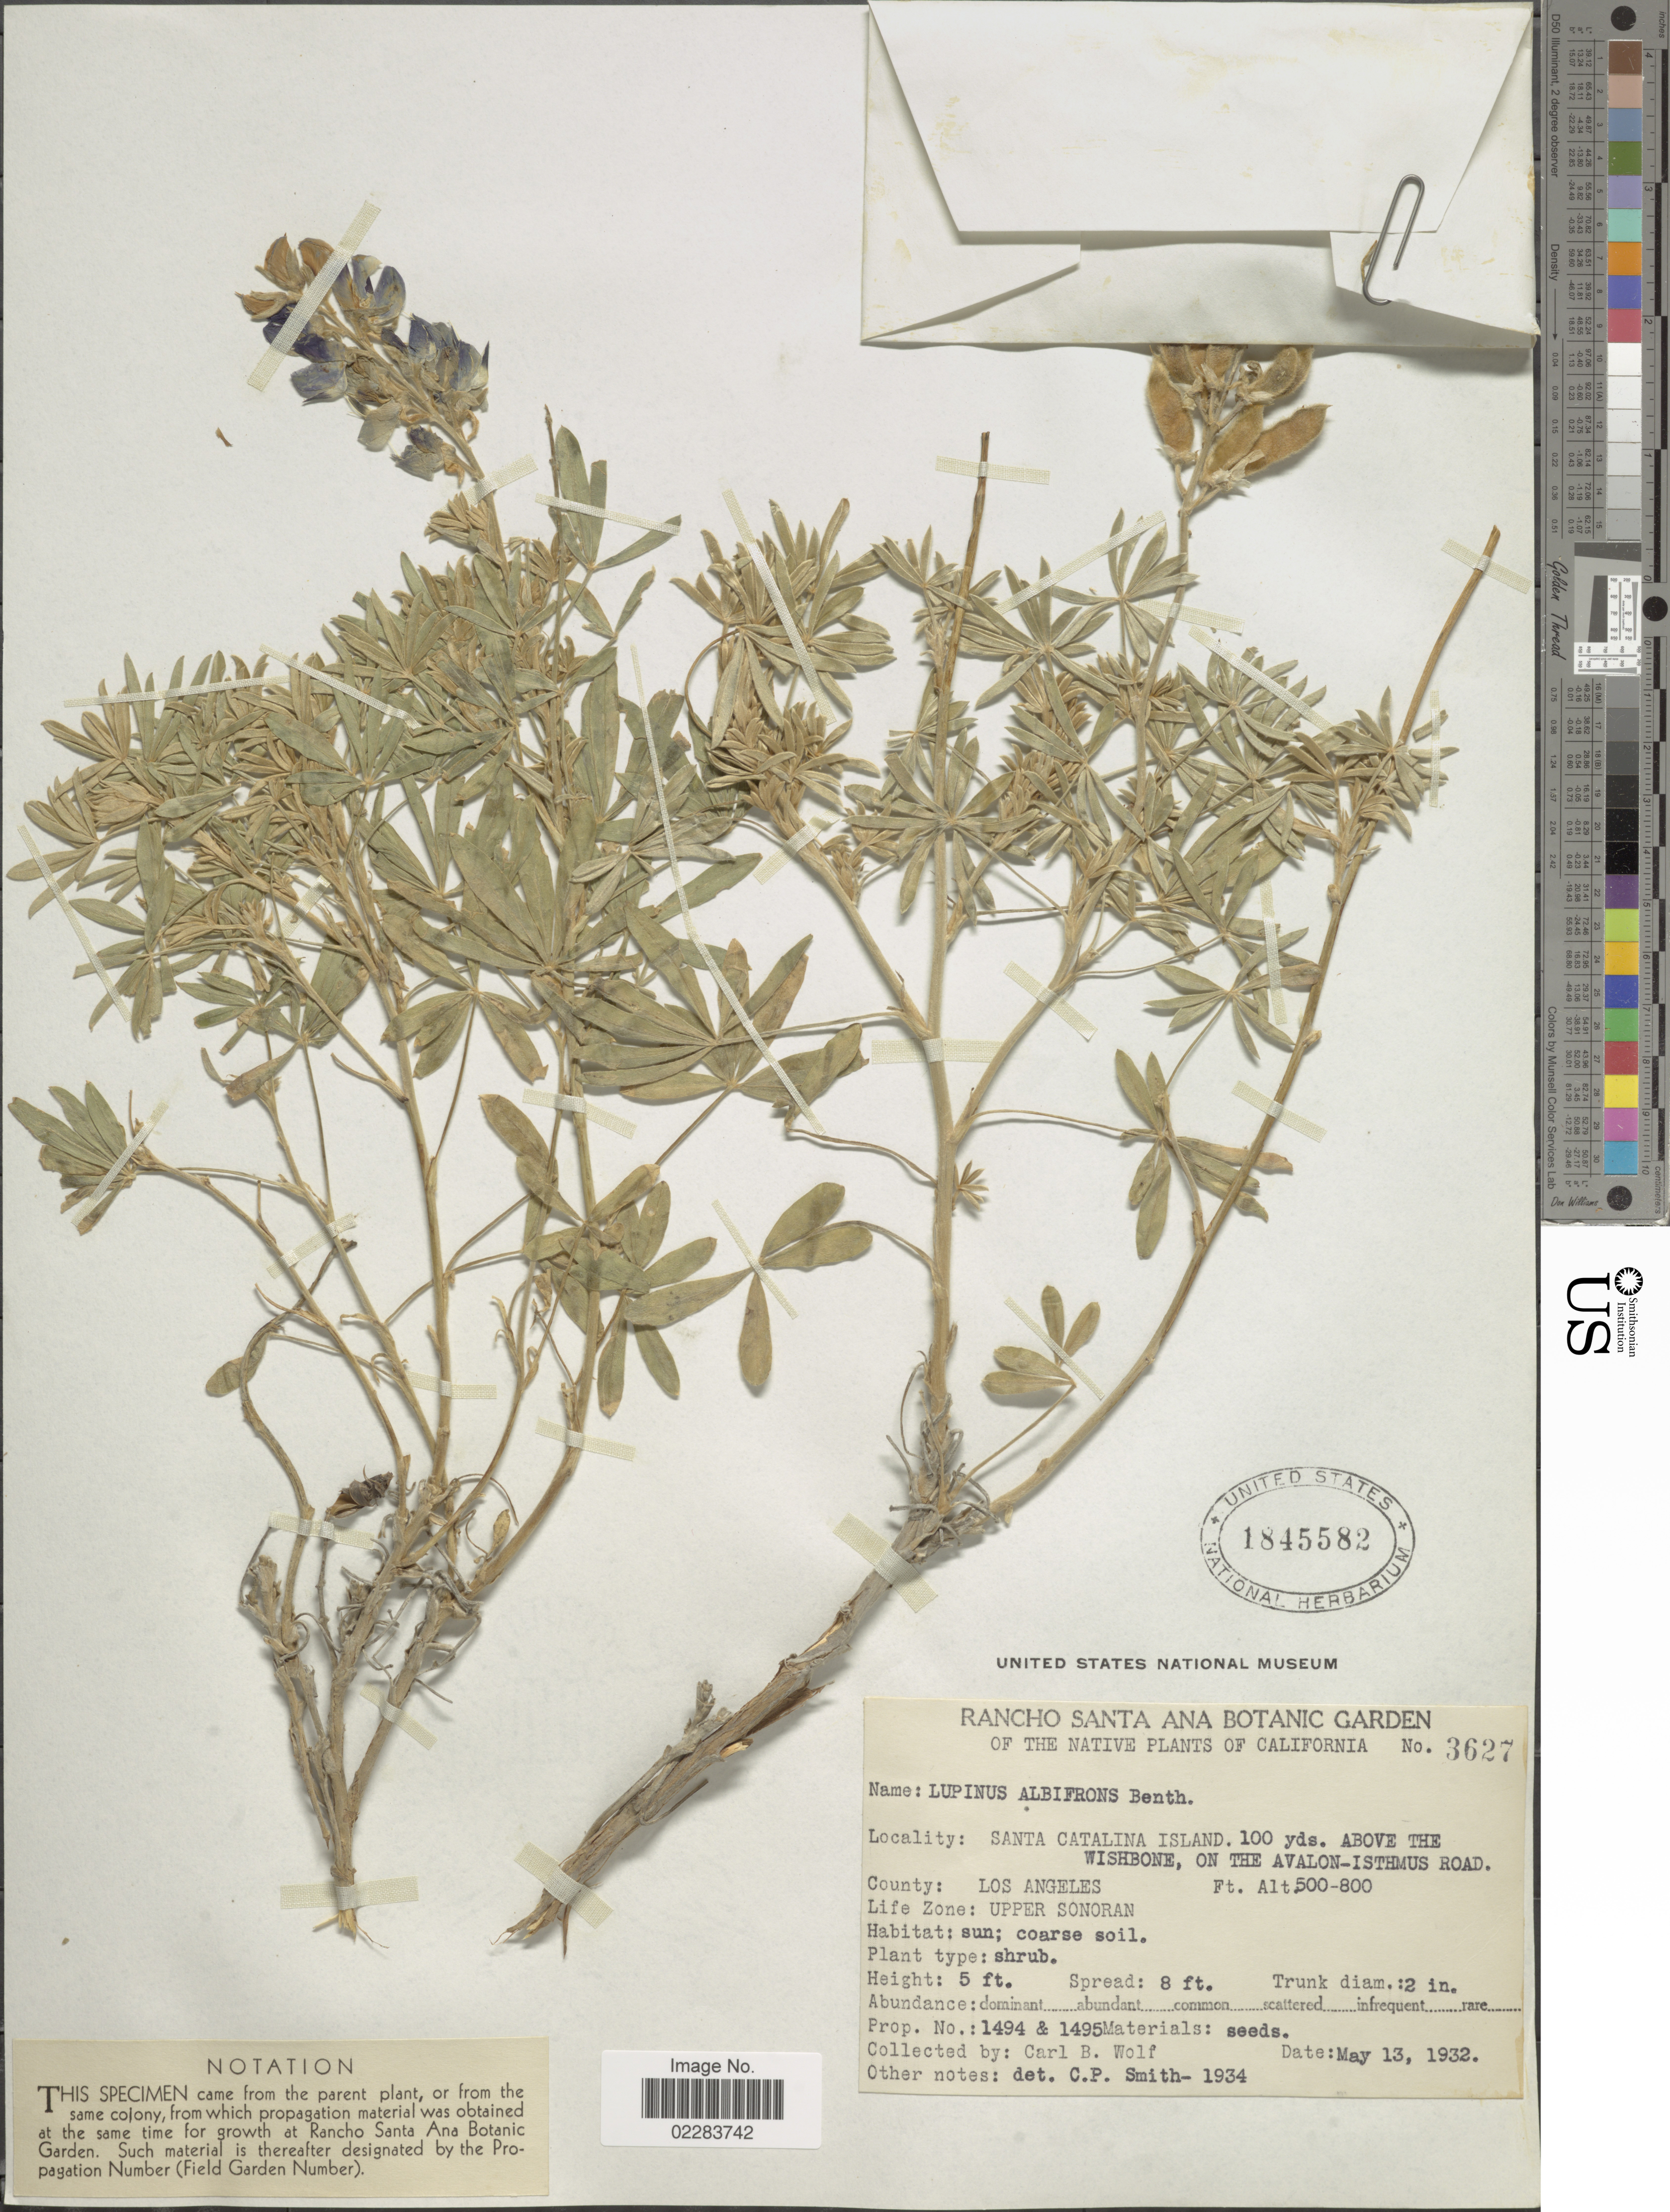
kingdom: Plantae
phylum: Tracheophyta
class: Magnoliopsida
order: Fabales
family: Fabaceae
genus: Lupinus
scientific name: Lupinus albifrons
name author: Benth.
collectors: C. B. Wolf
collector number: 1494/3627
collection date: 1932-05-13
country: United States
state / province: California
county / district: Los Angeles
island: Santa Catalina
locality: Santa Catalina Island. 100 yds. Above the wishbone, on the Avalon-Isthmus Road. County: Los Angeles. Life Zone: Upper Sonoran.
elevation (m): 152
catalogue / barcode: US 1845582